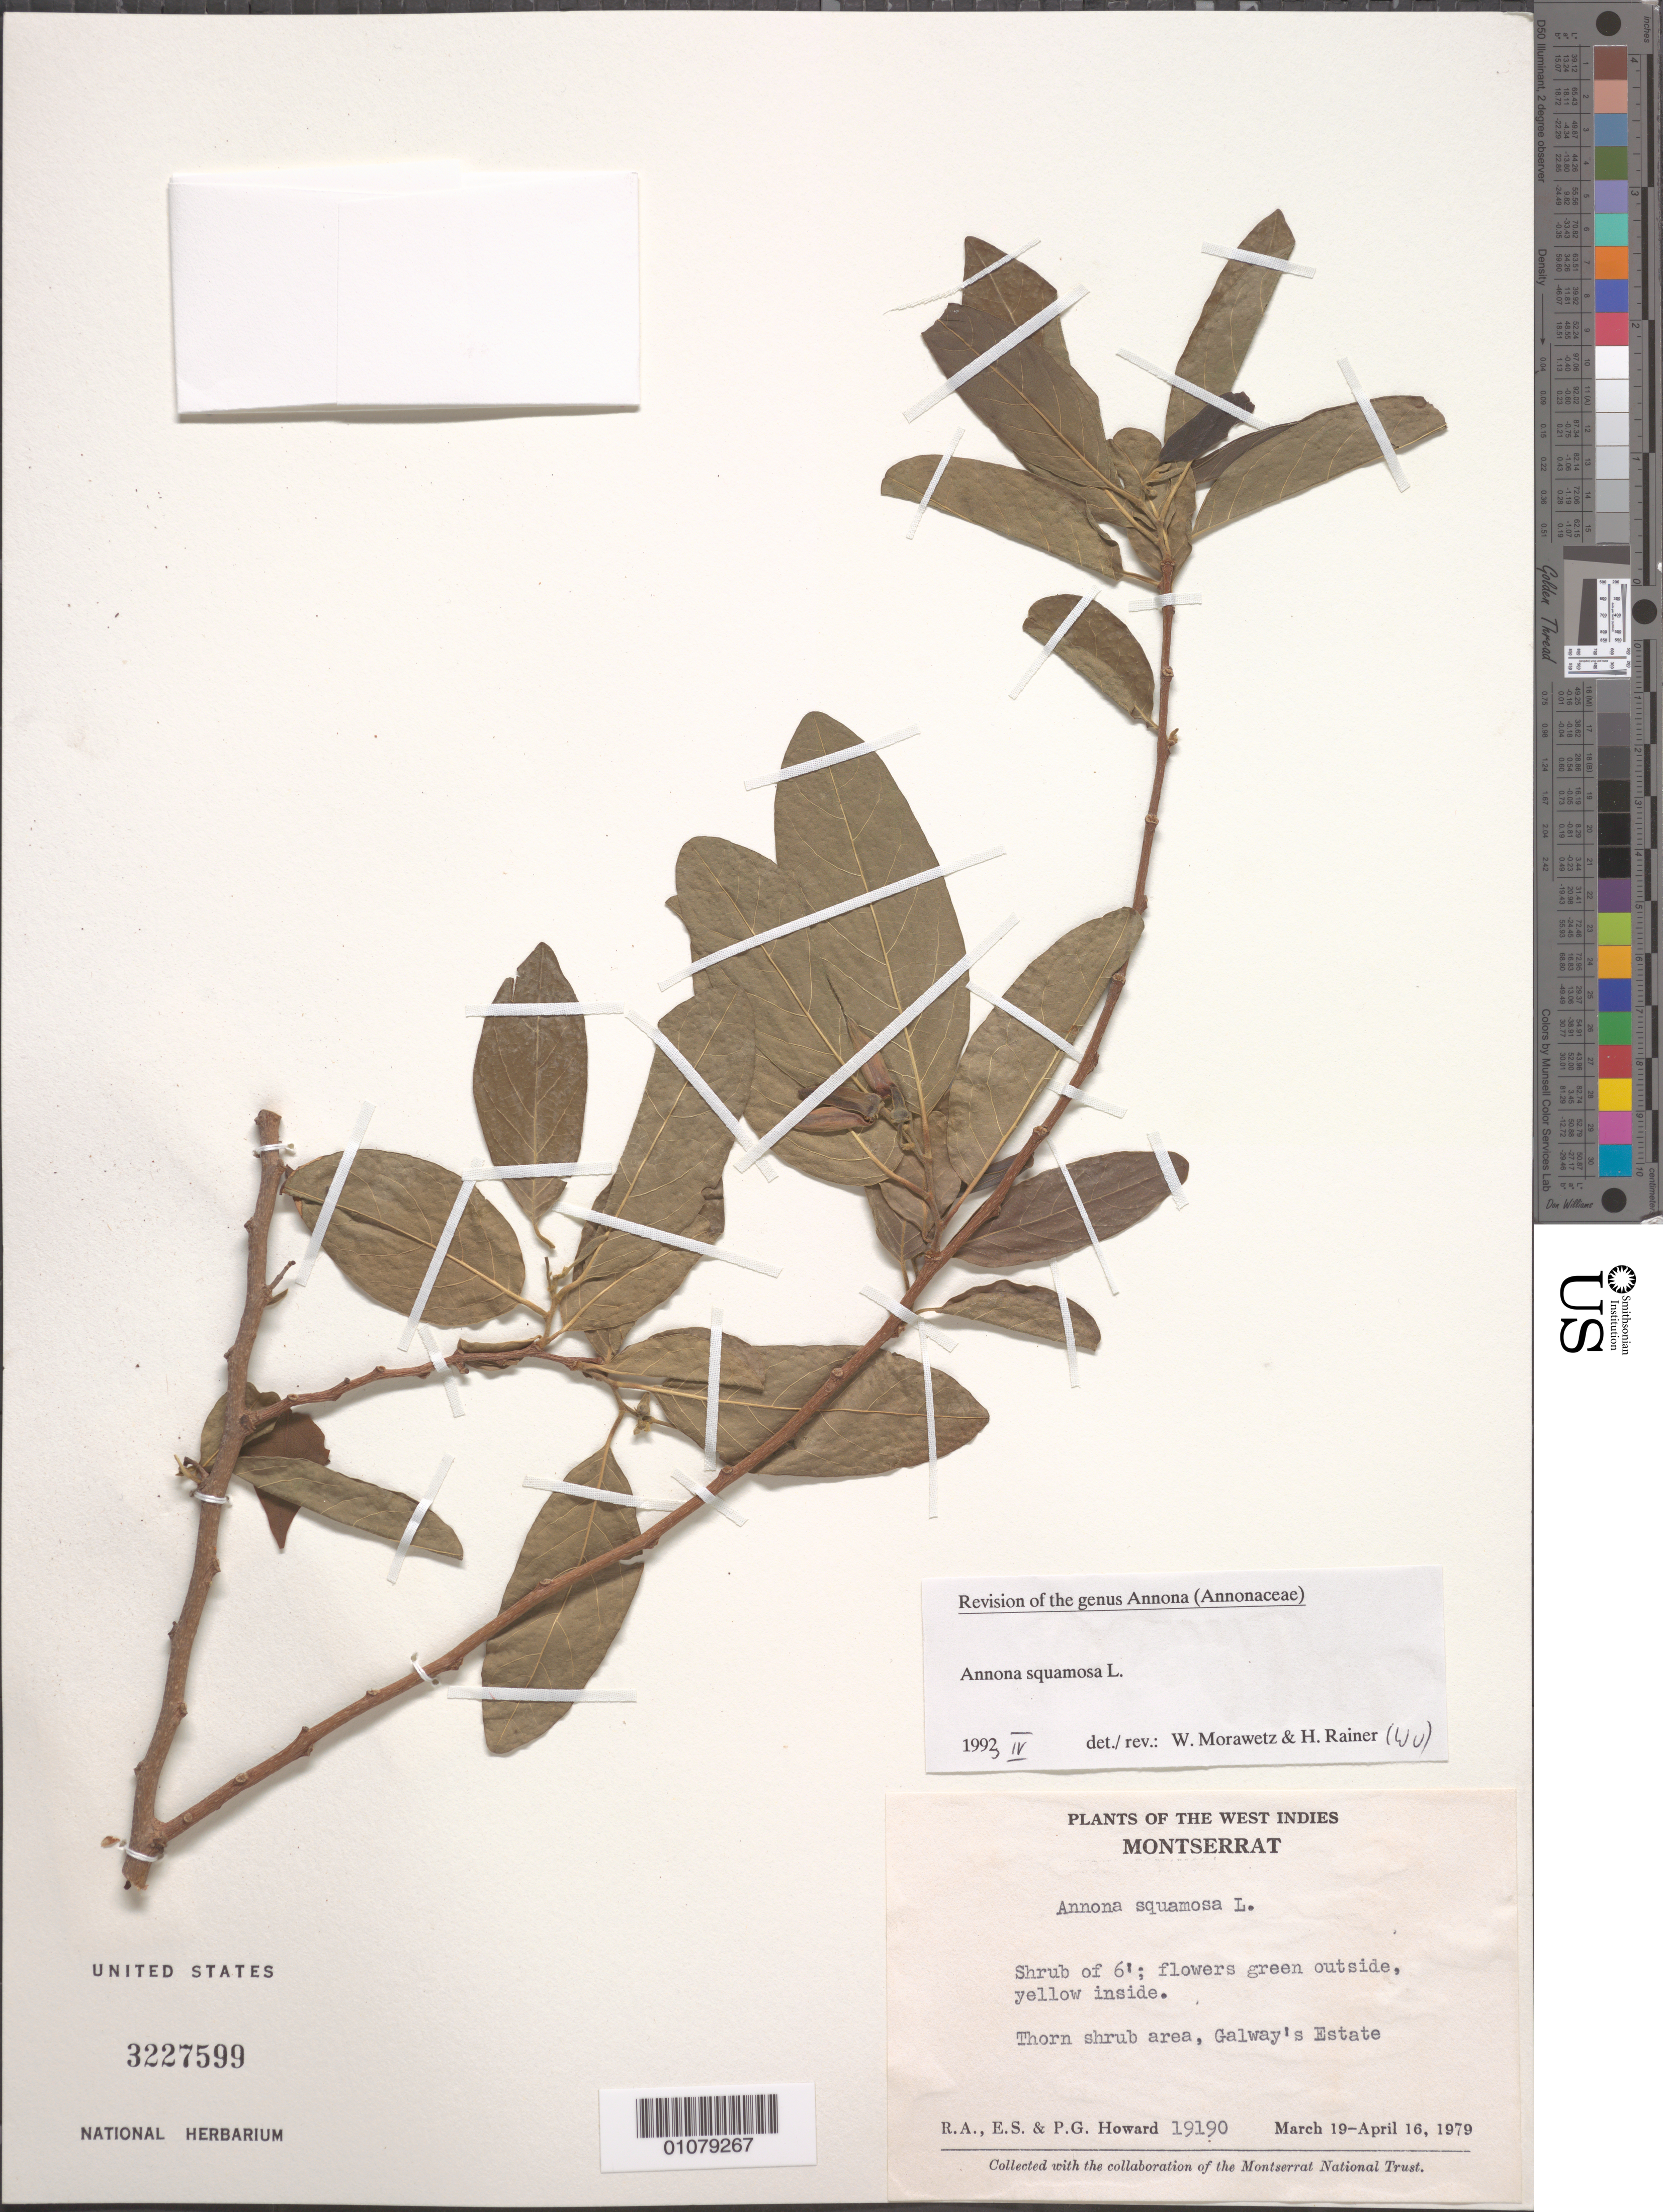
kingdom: Plantae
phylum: Tracheophyta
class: Magnoliopsida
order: Magnoliales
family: Annonaceae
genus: Annona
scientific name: Annona squamosa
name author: L.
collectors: R. A. Howard, E. S. Howard & P. Howard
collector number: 19190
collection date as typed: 19 Mar 1979 to 16 Apr 1979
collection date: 1979-03-19/1979-04-16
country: Montserrat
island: Montserrat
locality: Thorn shrub area, Galway's Estate.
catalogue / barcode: US 3227599